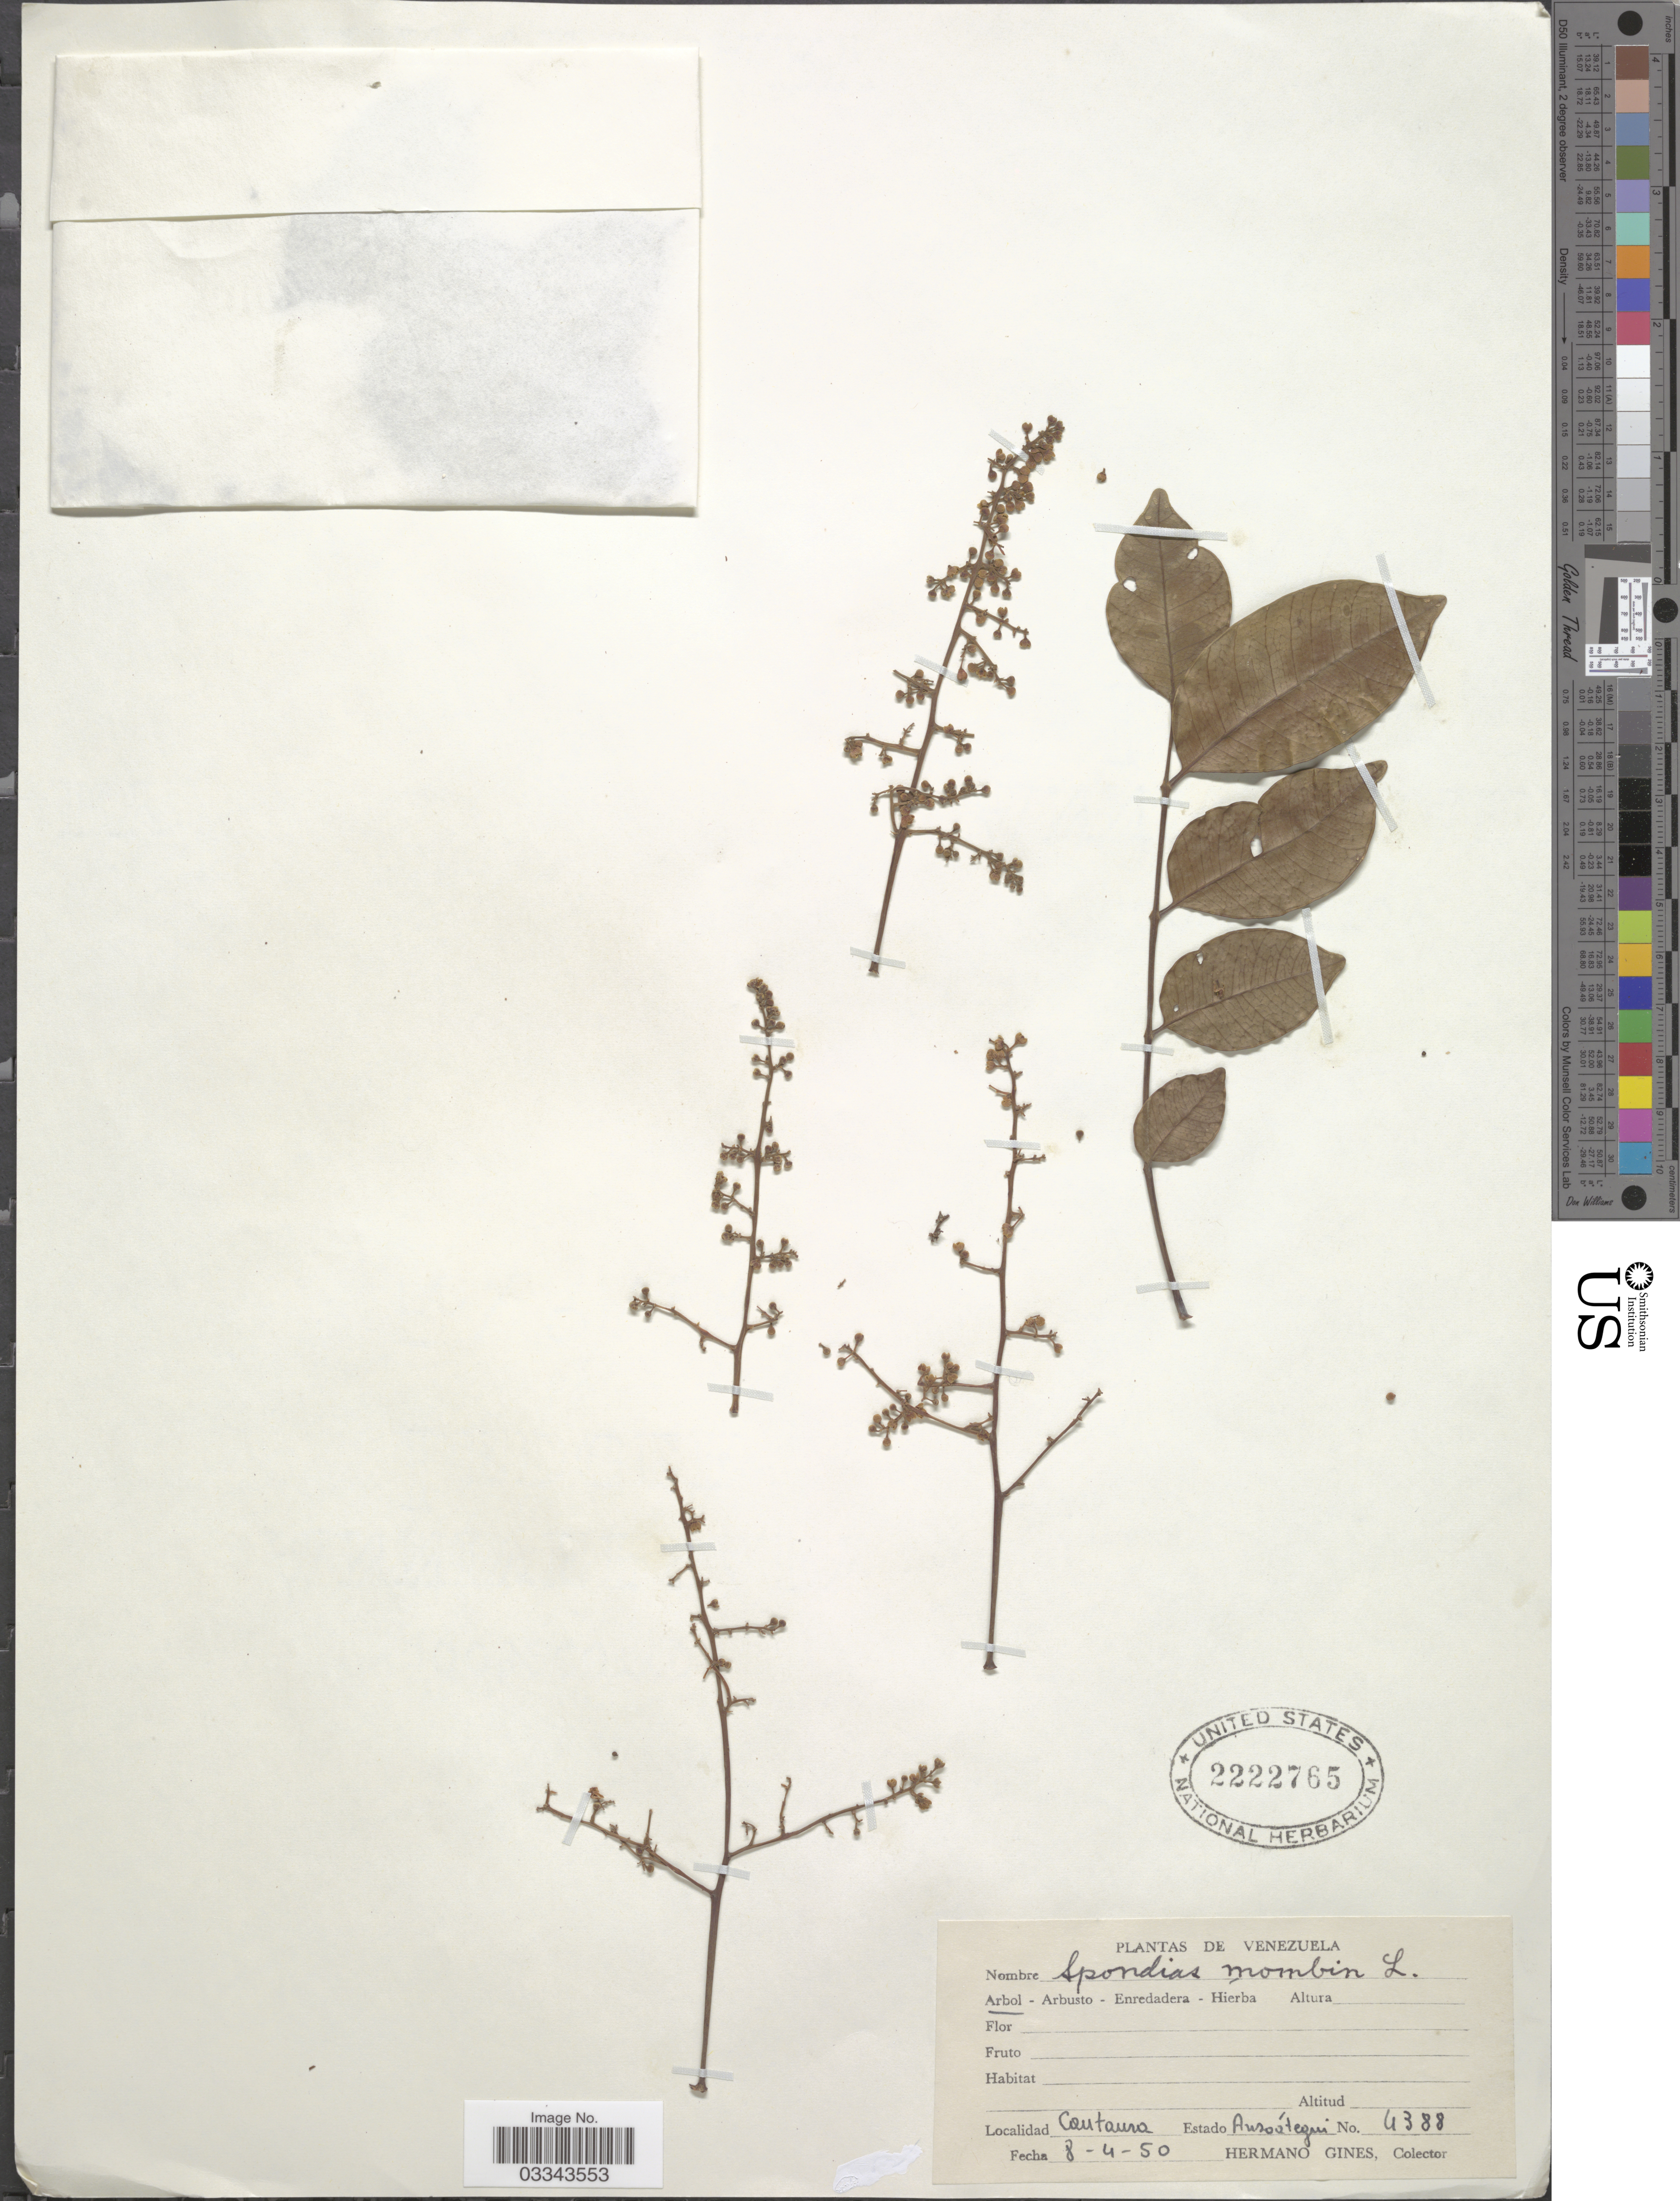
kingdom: Plantae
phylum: Tracheophyta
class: Magnoliopsida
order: Sapindales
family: Anacardiaceae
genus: Spondias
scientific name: Spondias mombin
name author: L.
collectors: Bro. Gines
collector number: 4388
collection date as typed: Transcribed d/m/y: 8/4/50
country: Venezuela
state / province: Anzoategui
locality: Cantaura.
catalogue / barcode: US 2222765